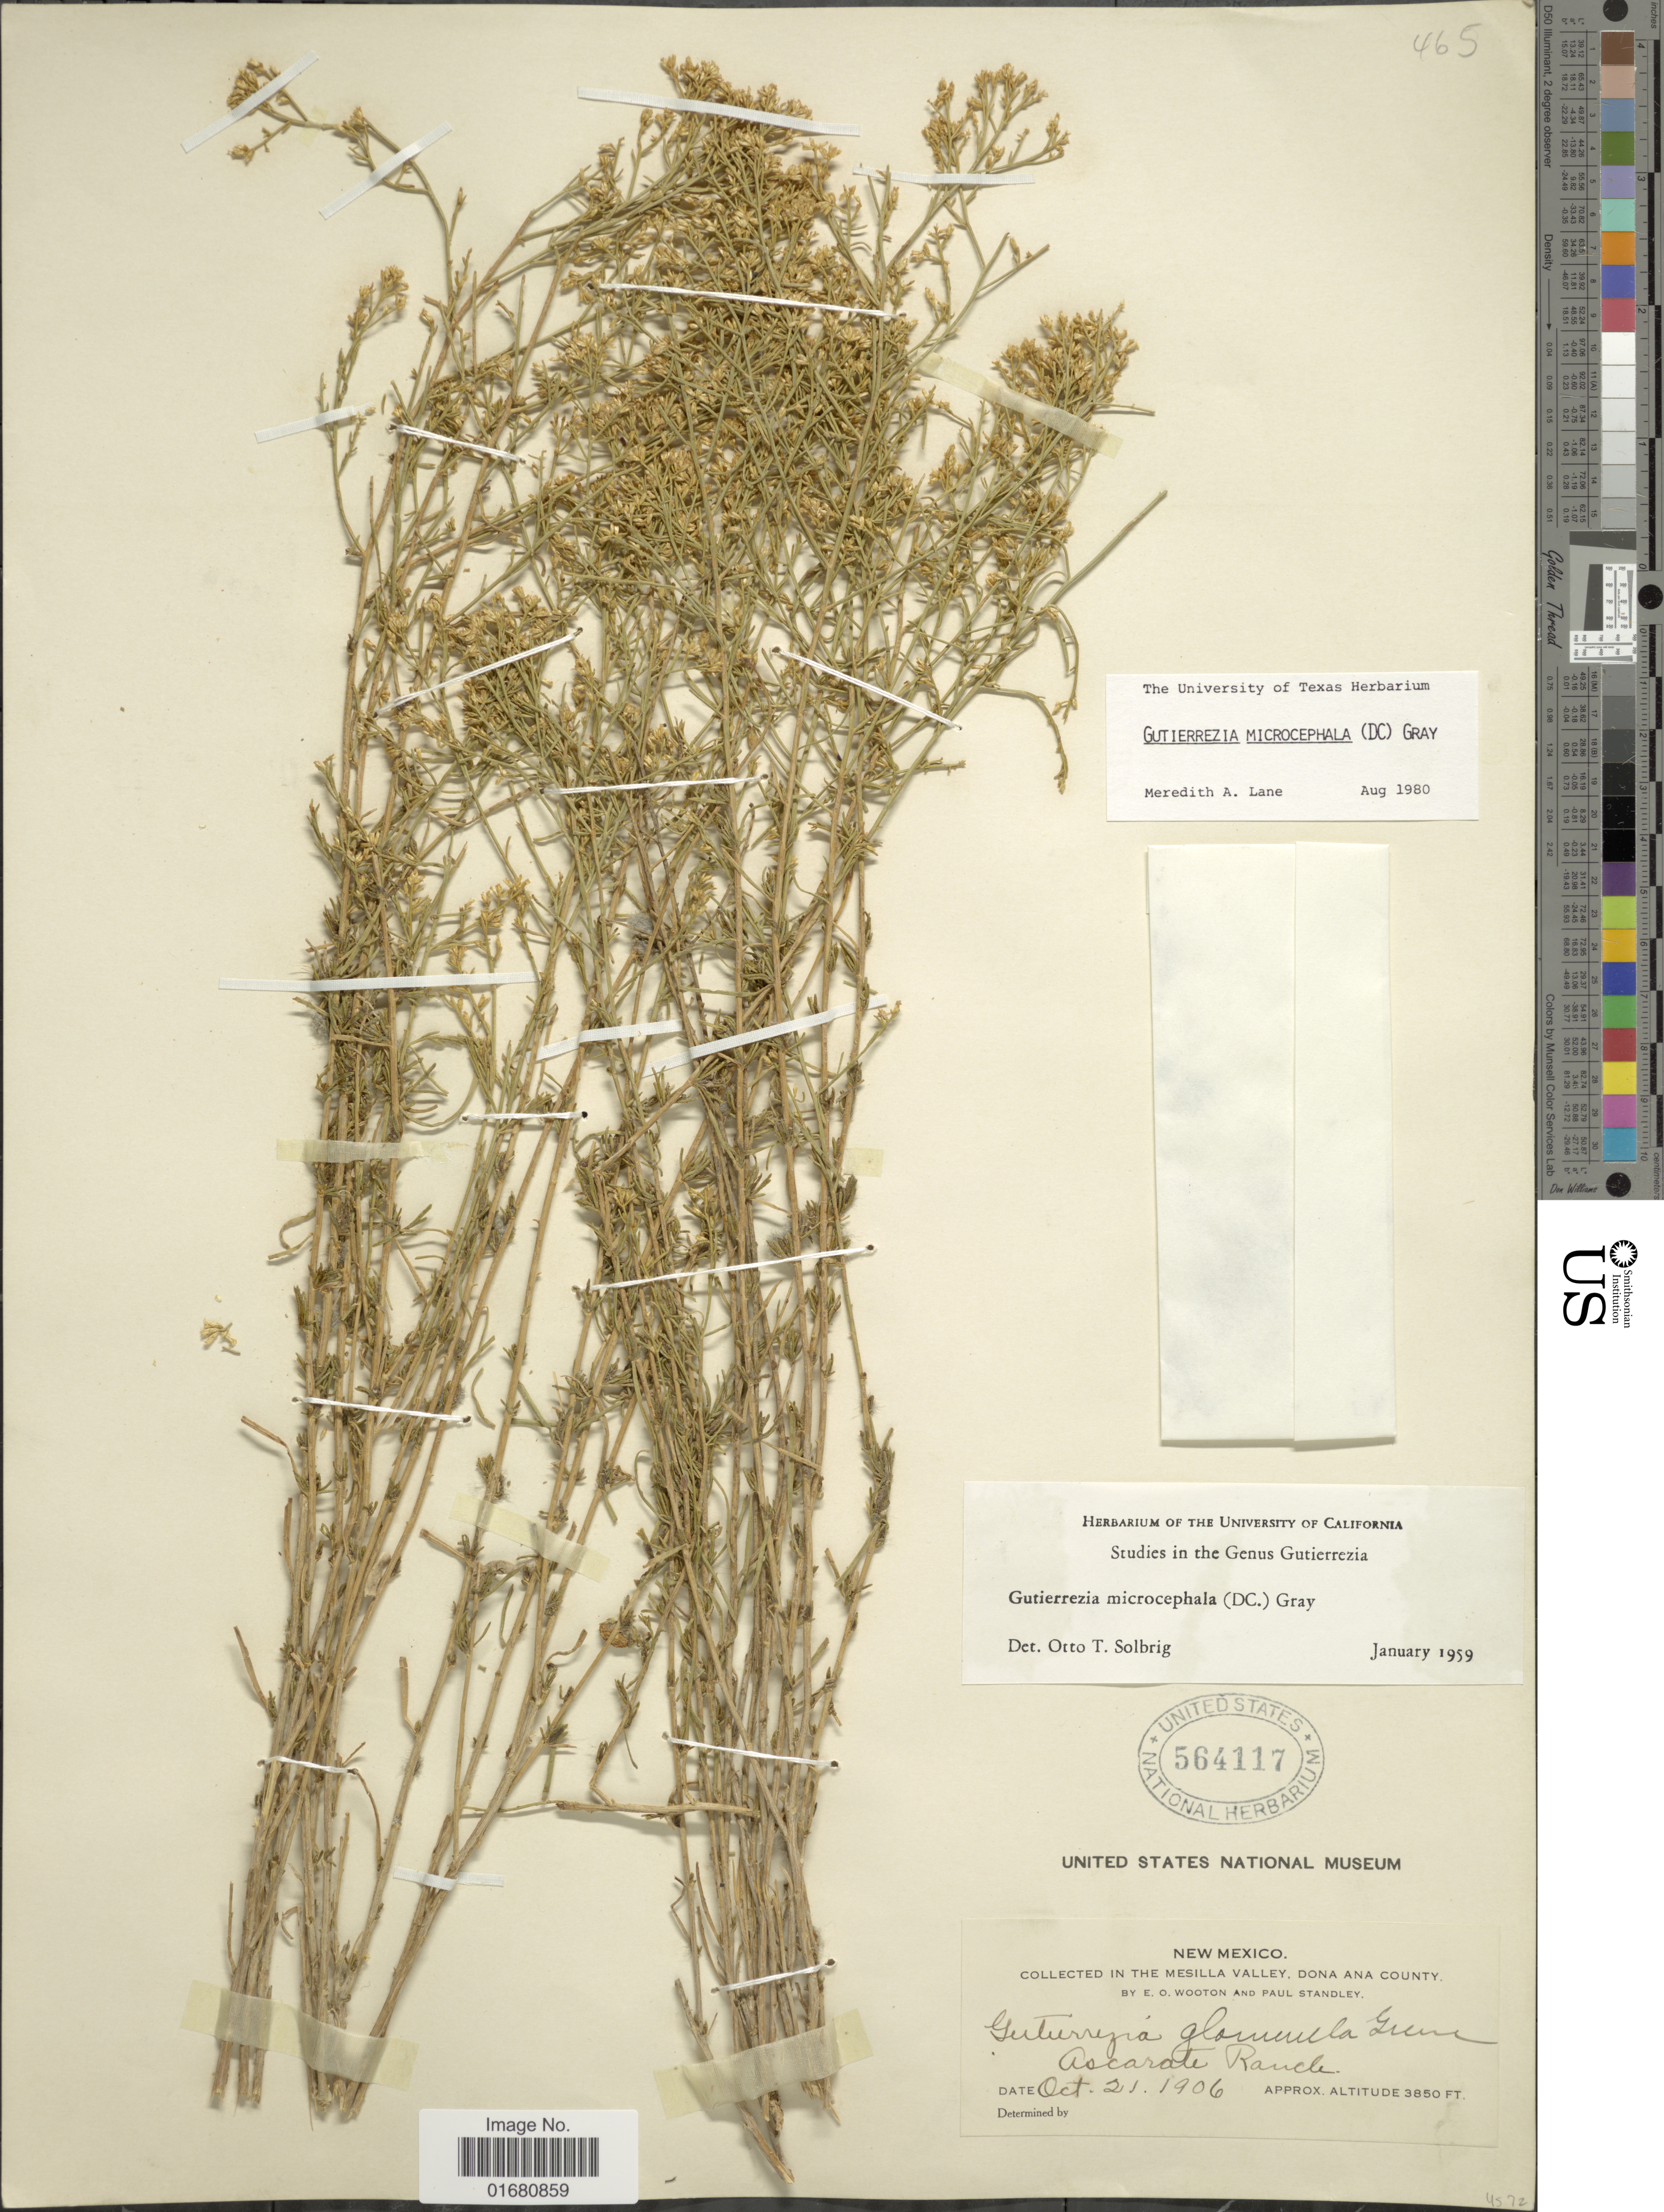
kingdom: Plantae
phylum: Tracheophyta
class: Magnoliopsida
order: Asterales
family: Asteraceae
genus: Gutierrezia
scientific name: Gutierrezia microcephala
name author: (DC.) A. Gray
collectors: E. O. Wooton & P. C. Standley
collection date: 1906-10-21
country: United States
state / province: New Mexico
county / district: Dona Ana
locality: In the Mesilla Valley, Ascarate Ranch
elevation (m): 1173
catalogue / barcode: US 564117